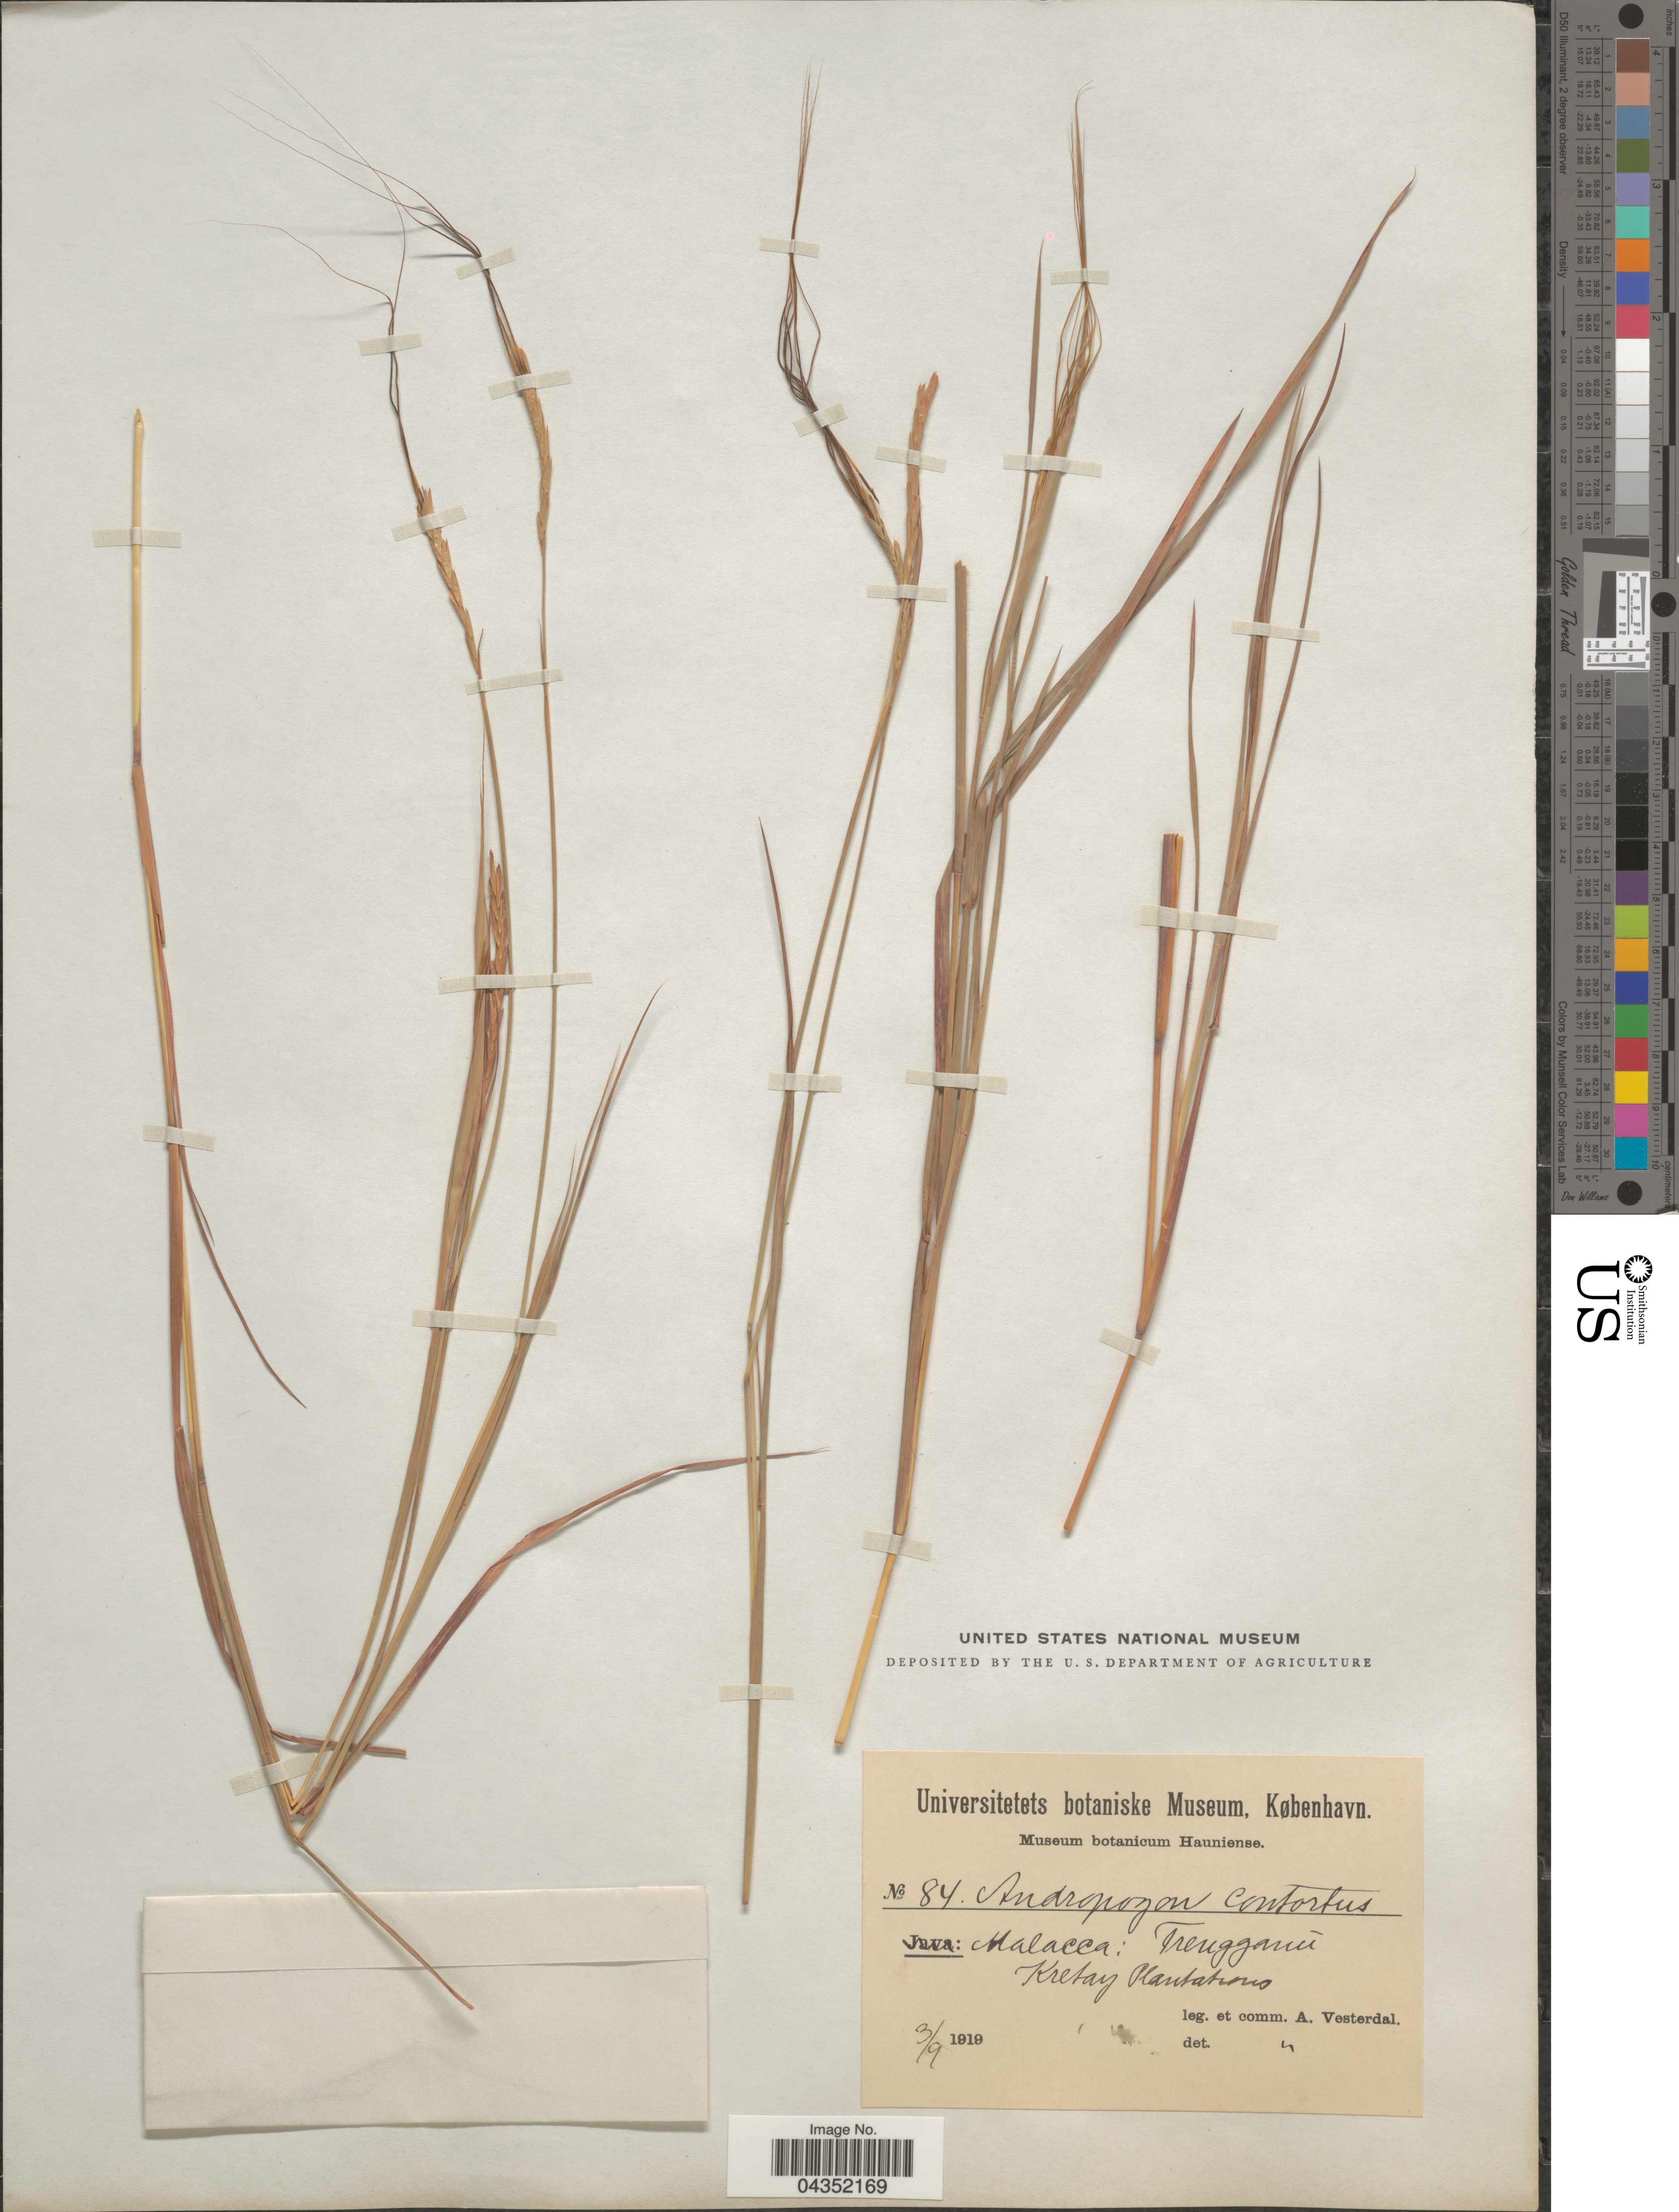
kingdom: Plantae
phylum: Tracheophyta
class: Liliopsida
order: Poales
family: Poaceae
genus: Heteropogon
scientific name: Heteropogon contortus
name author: (L.) P. Beauv. ex Roem. & Schult.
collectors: A. Vesterdal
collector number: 84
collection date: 1919-09-03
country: Malaysia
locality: Malacca: Trengganu. Kretay Plantations.